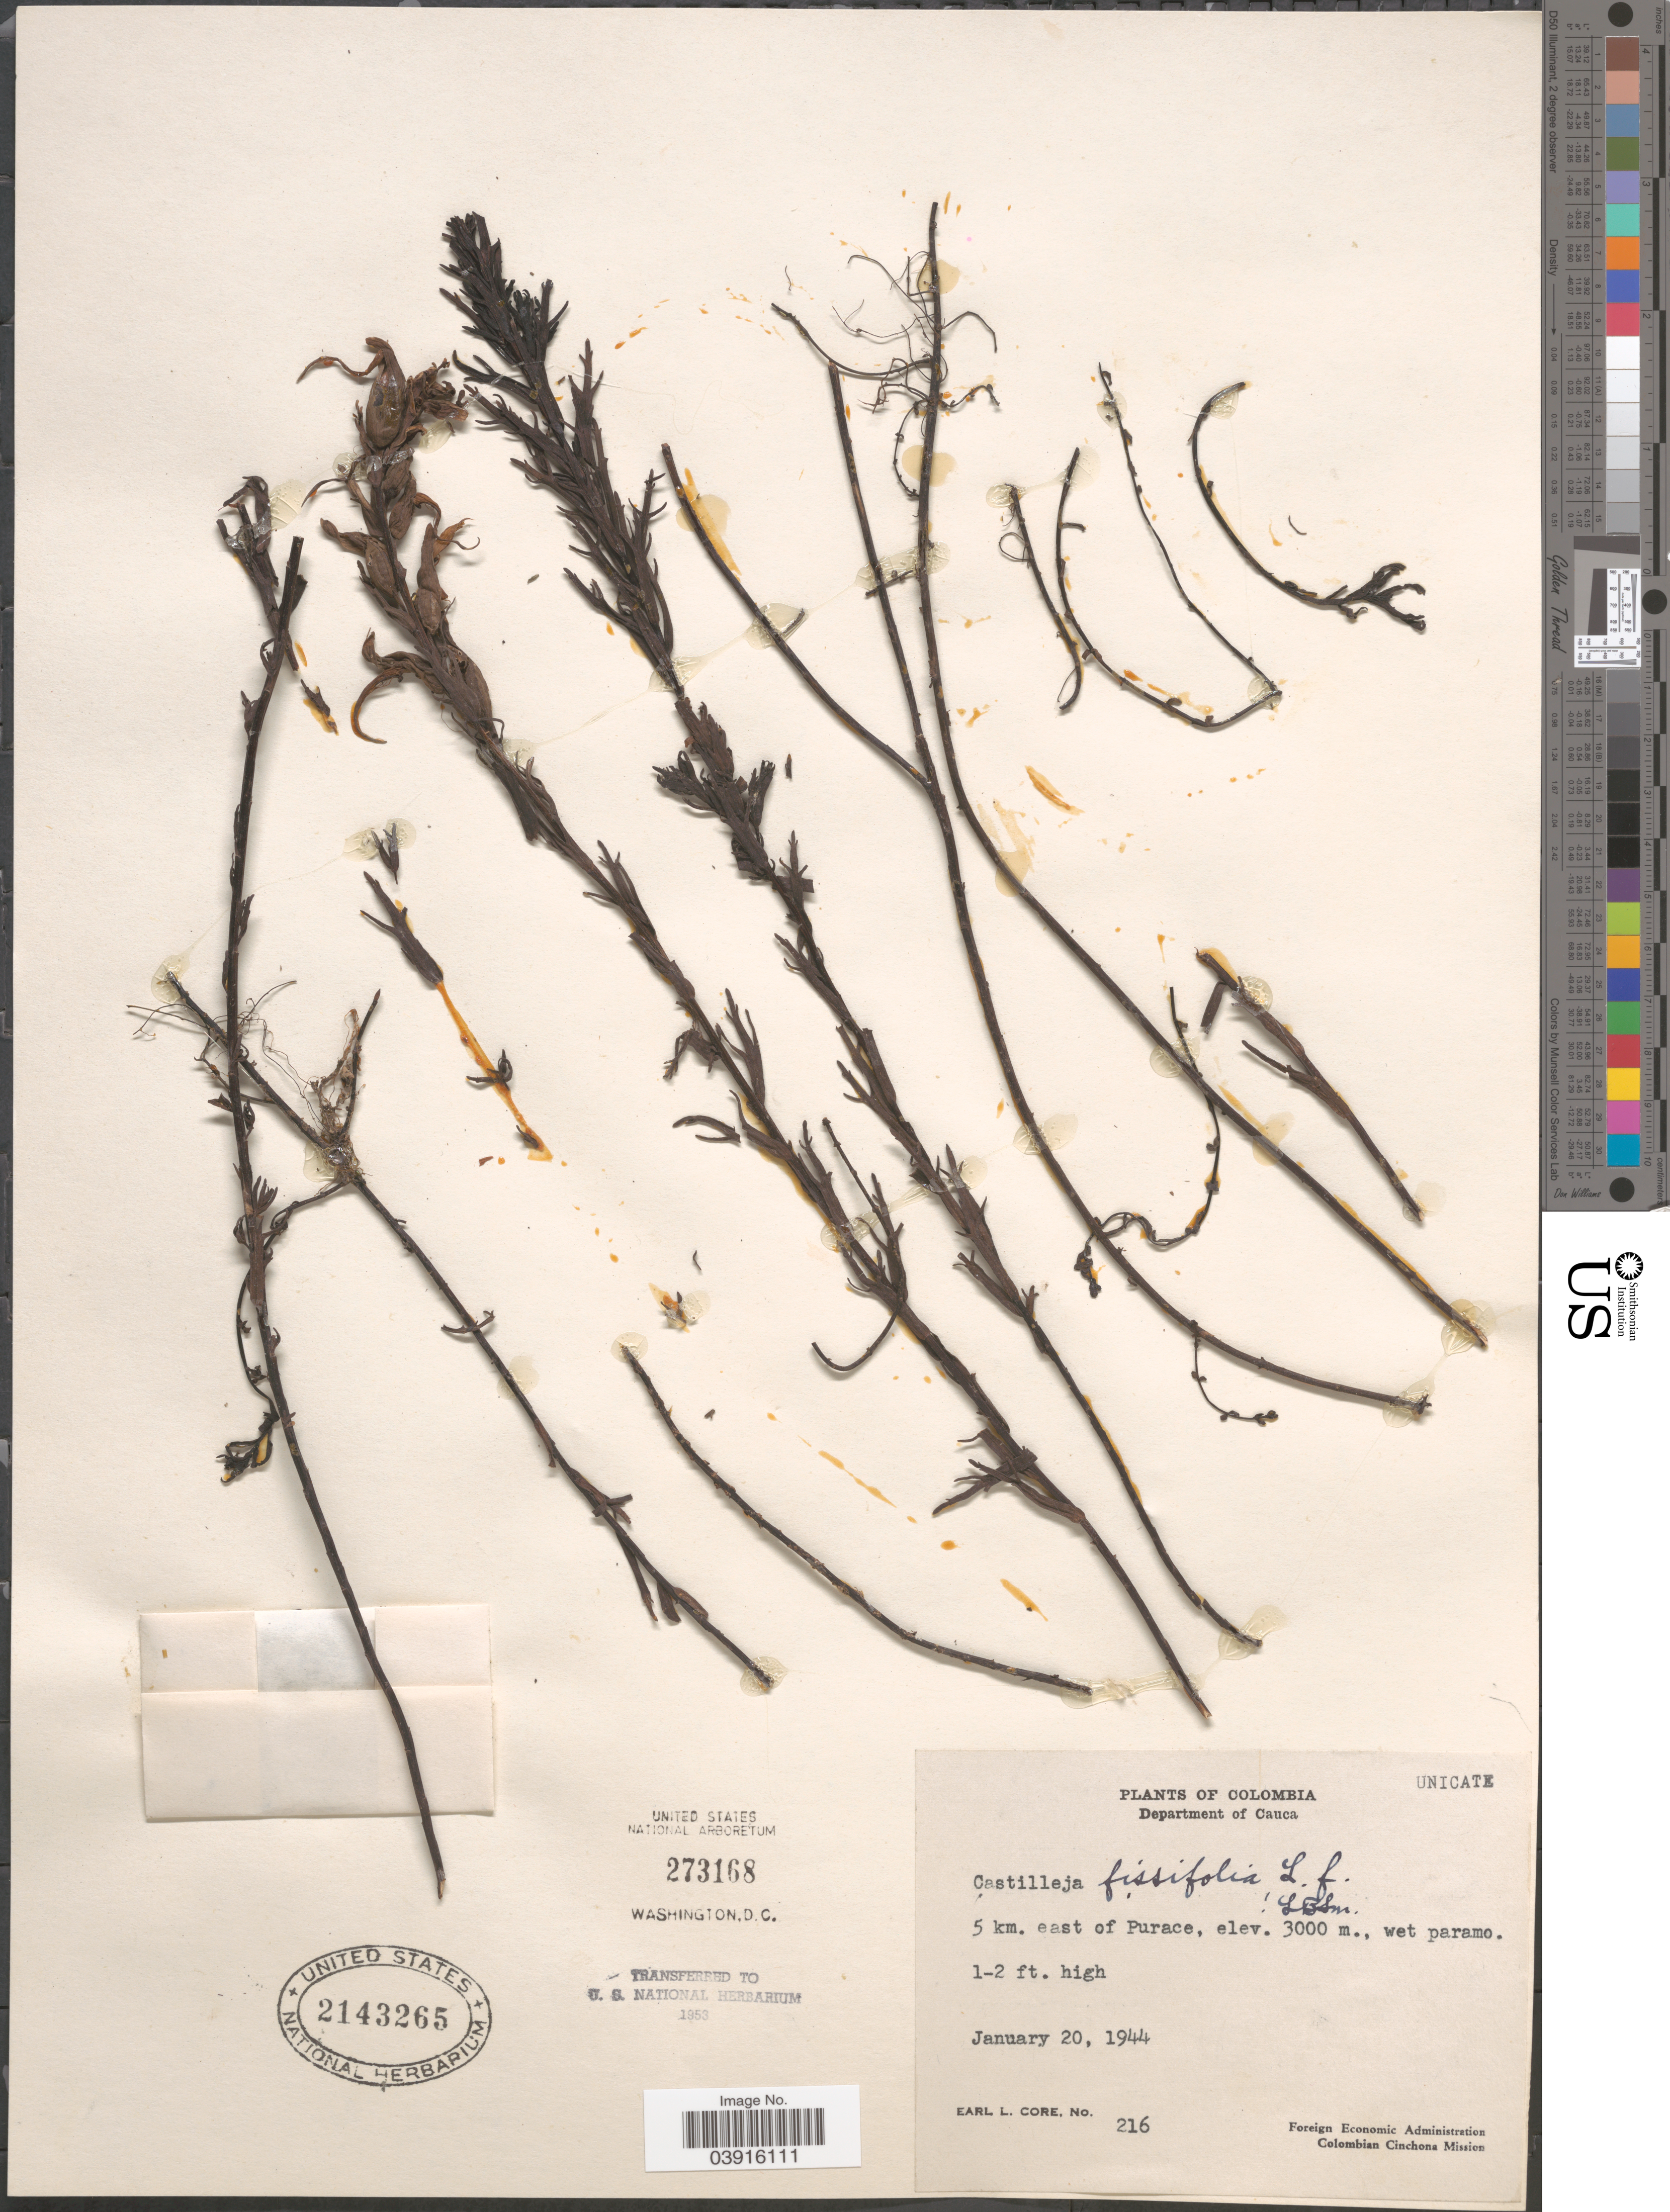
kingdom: Plantae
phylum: Tracheophyta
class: Magnoliopsida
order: Lamiales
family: Orobanchaceae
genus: Castilleja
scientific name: Castilleja fissifolia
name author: L. f.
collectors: E. L. Core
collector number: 216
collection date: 1944-01-20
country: Colombia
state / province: Cauca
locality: Department of Cauca. 5 km. east of Purace.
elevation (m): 3000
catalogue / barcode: US 2143265